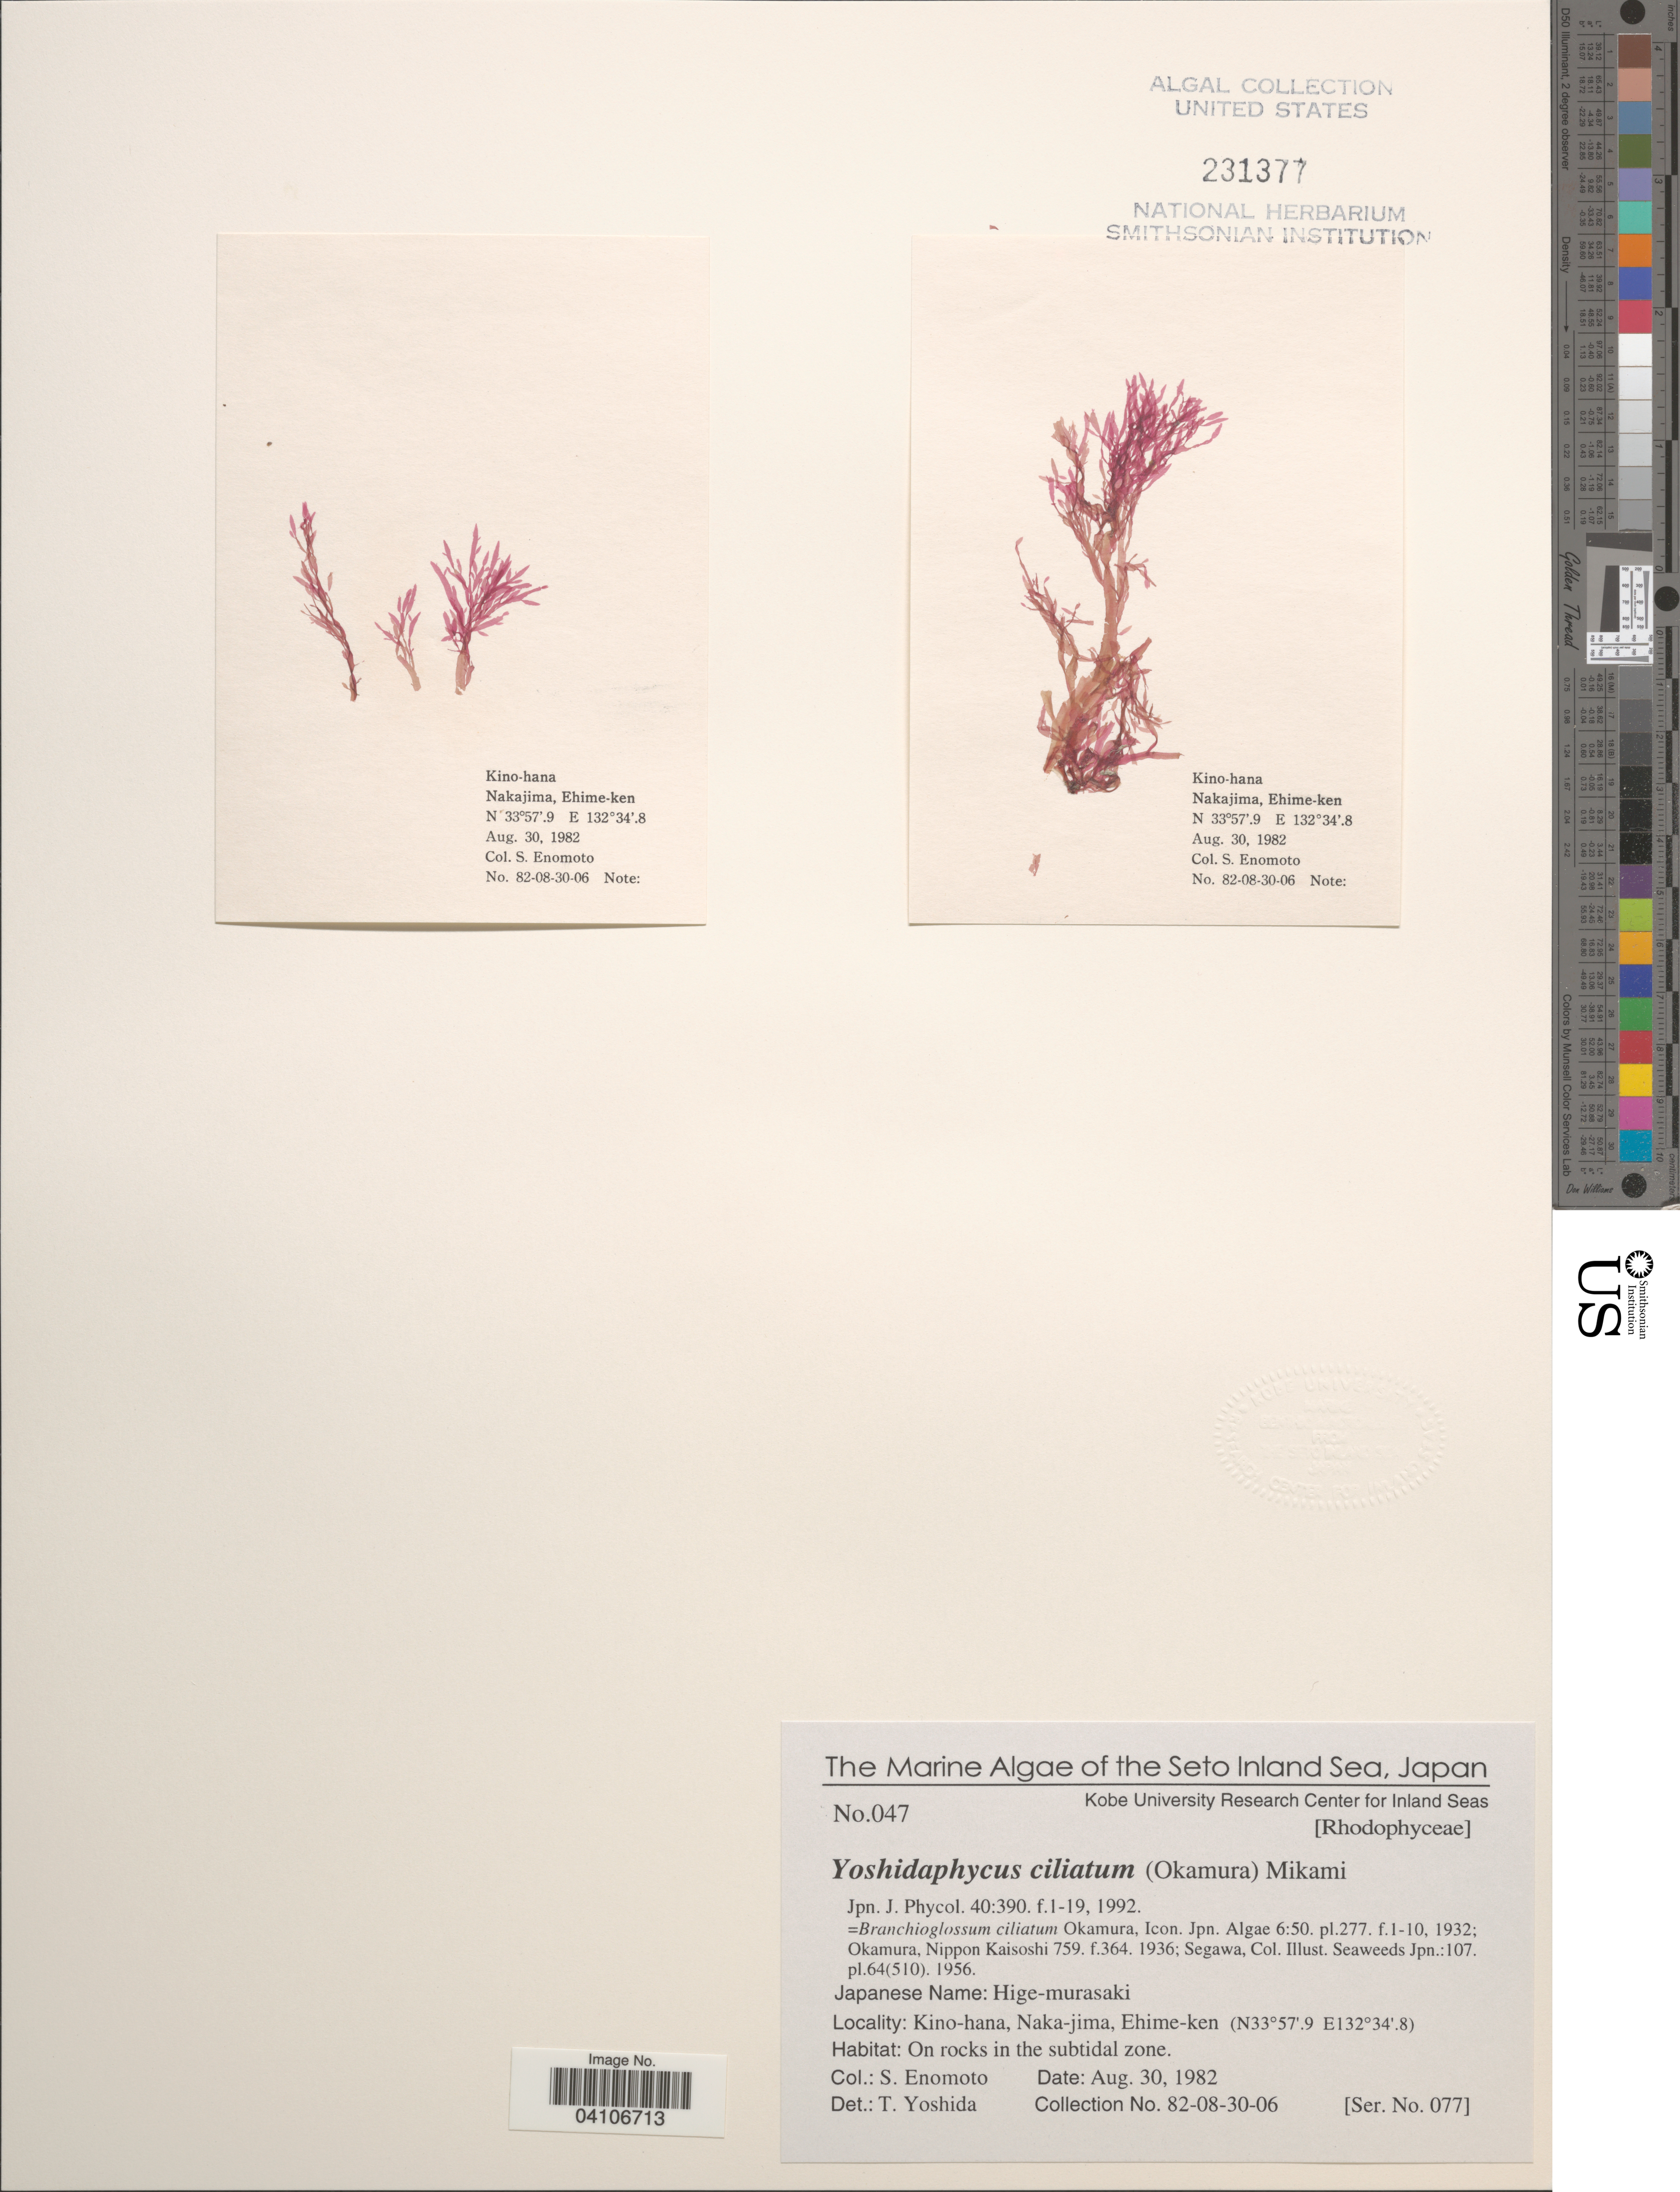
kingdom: Plantae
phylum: Rhodophyta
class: Florideophyceae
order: Ceramiales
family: Delesseriaceae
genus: Yoshidaphycus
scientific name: Yoshidaphycus ciliatus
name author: (Okamura) Mikami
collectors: S. Enomoto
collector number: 82-08-30-06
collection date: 1982-08-30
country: Japan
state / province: Ehime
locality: The Seto Inland Sea. Kino-hana, Naka-jima, Ehime-ken.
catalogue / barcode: US 231377